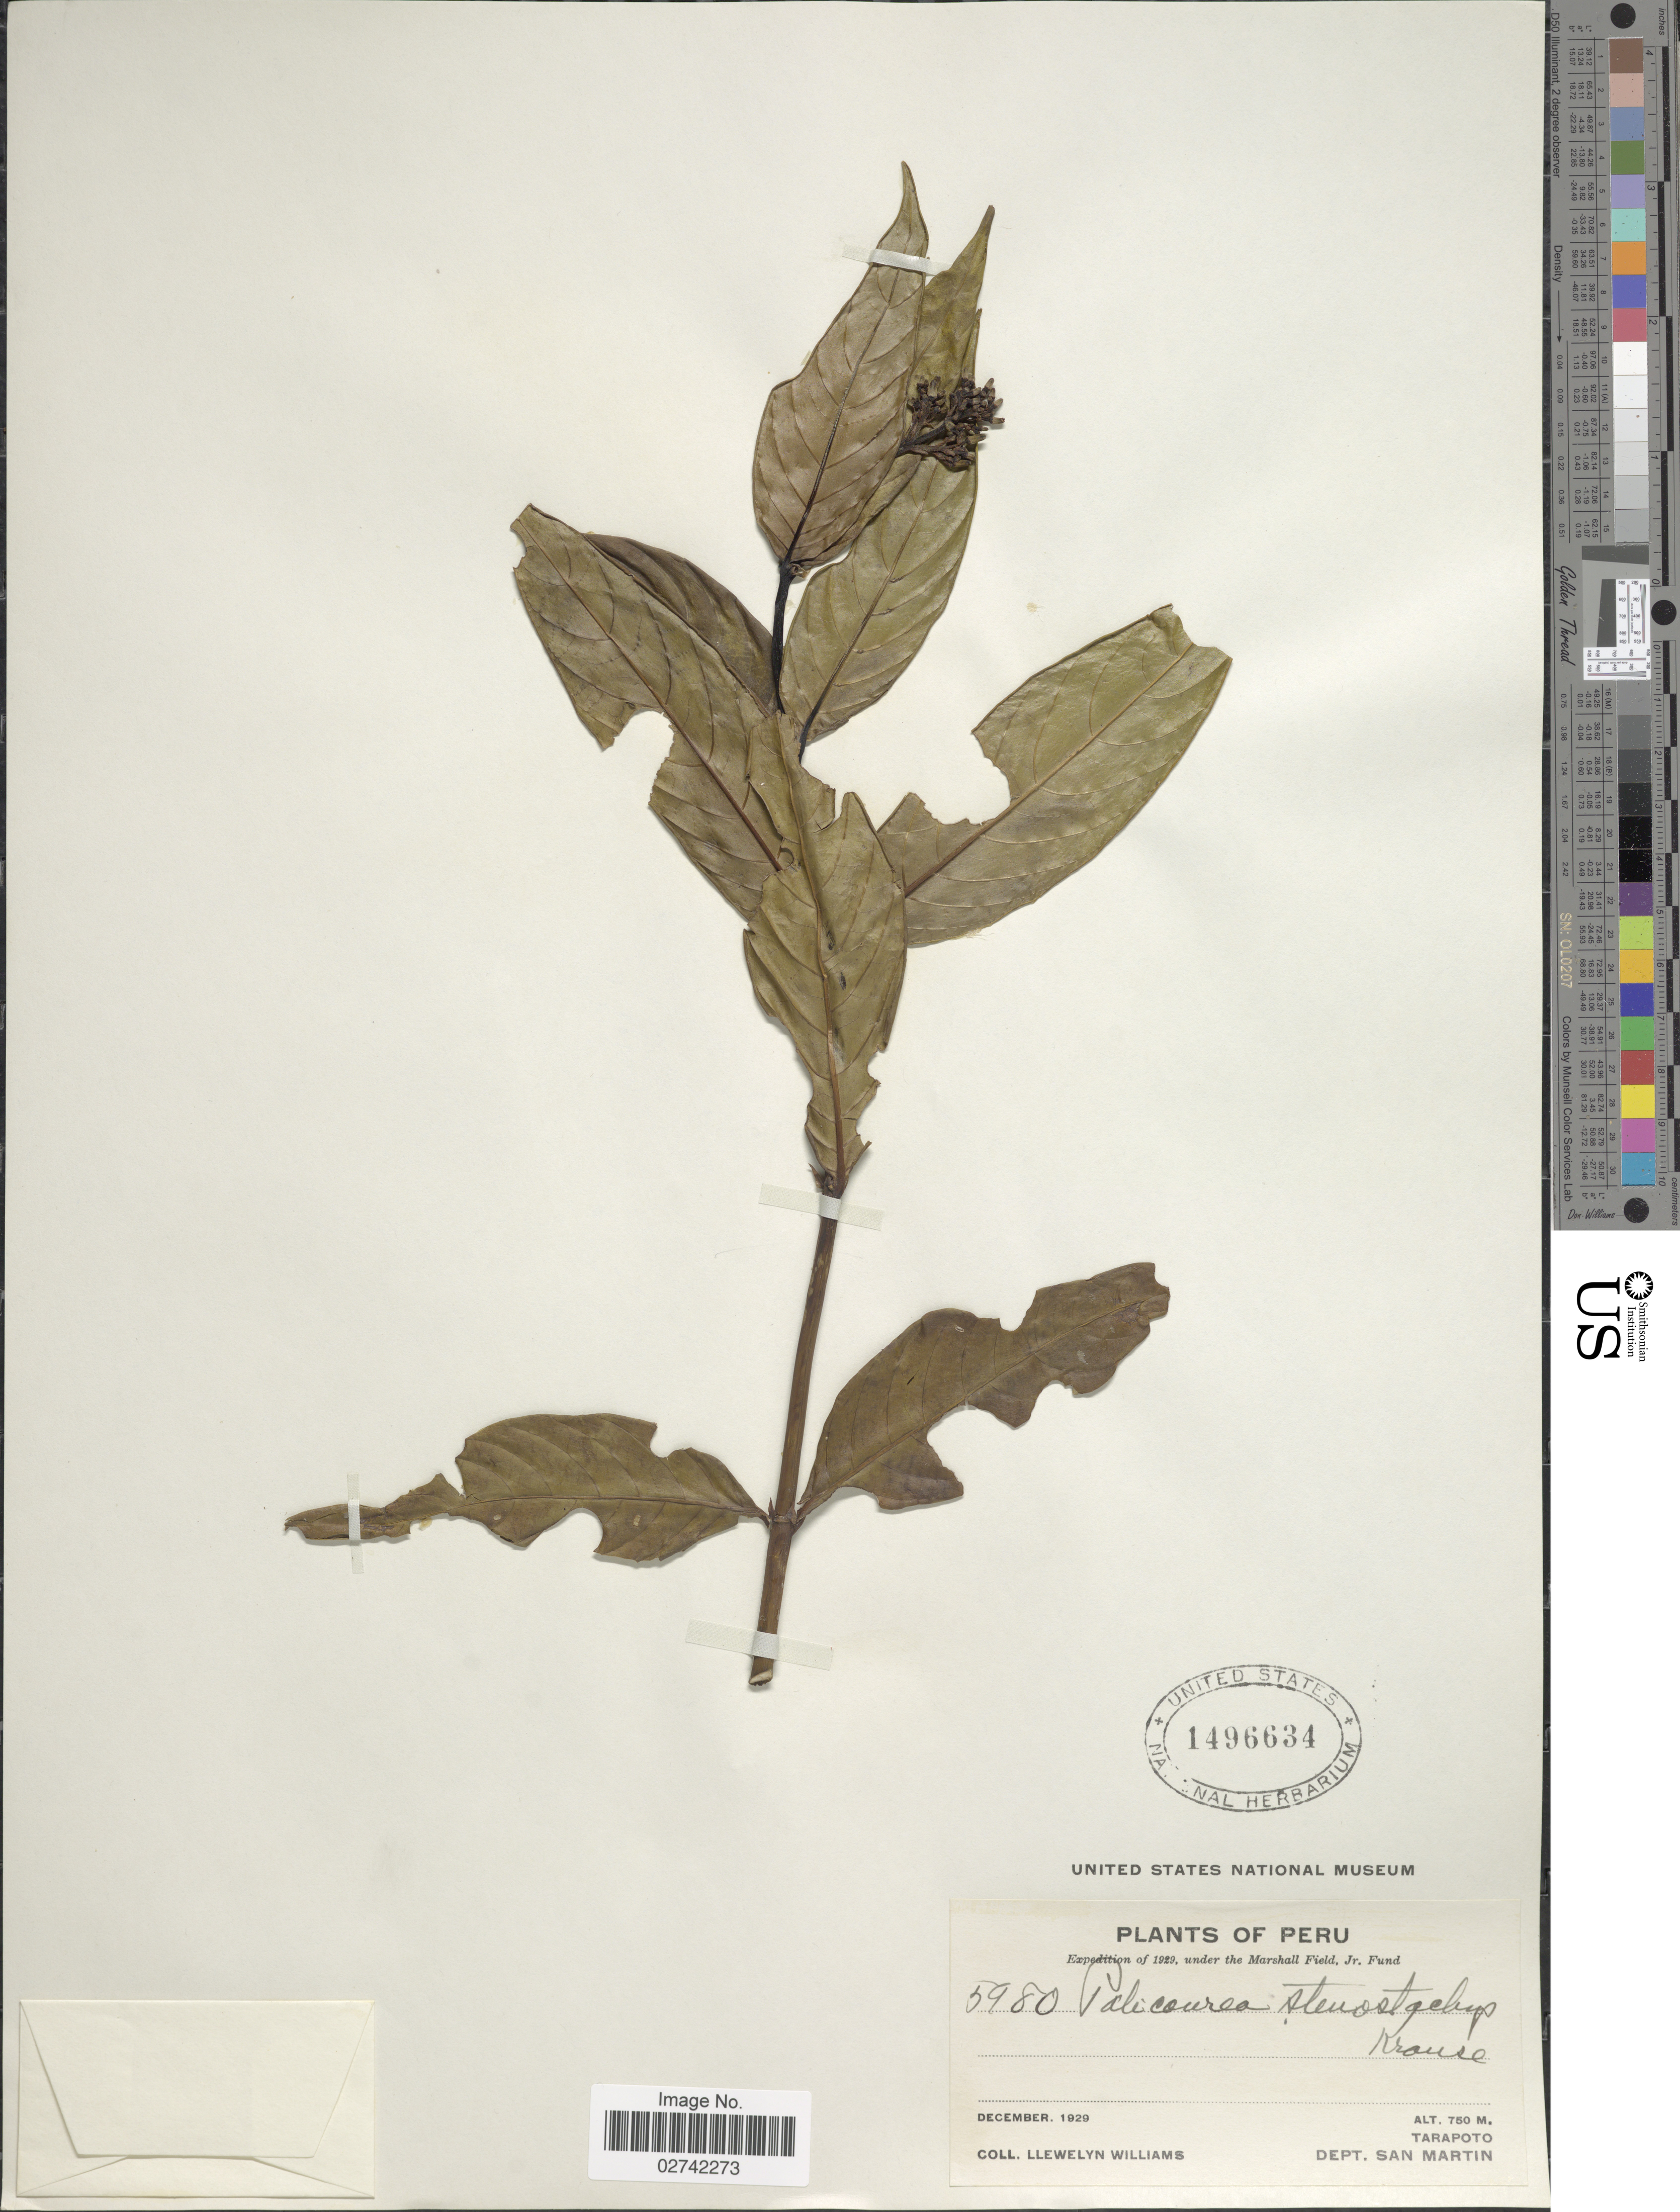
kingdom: Plantae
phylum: Tracheophyta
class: Magnoliopsida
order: Gentianales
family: Rubiaceae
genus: Palicourea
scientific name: Palicourea stenostachya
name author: (Standl.) C.M. Taylor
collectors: Ll. Williams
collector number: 5980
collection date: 1929-12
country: Peru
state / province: San Martín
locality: Tarapoto.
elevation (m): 750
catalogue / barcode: US 1496634